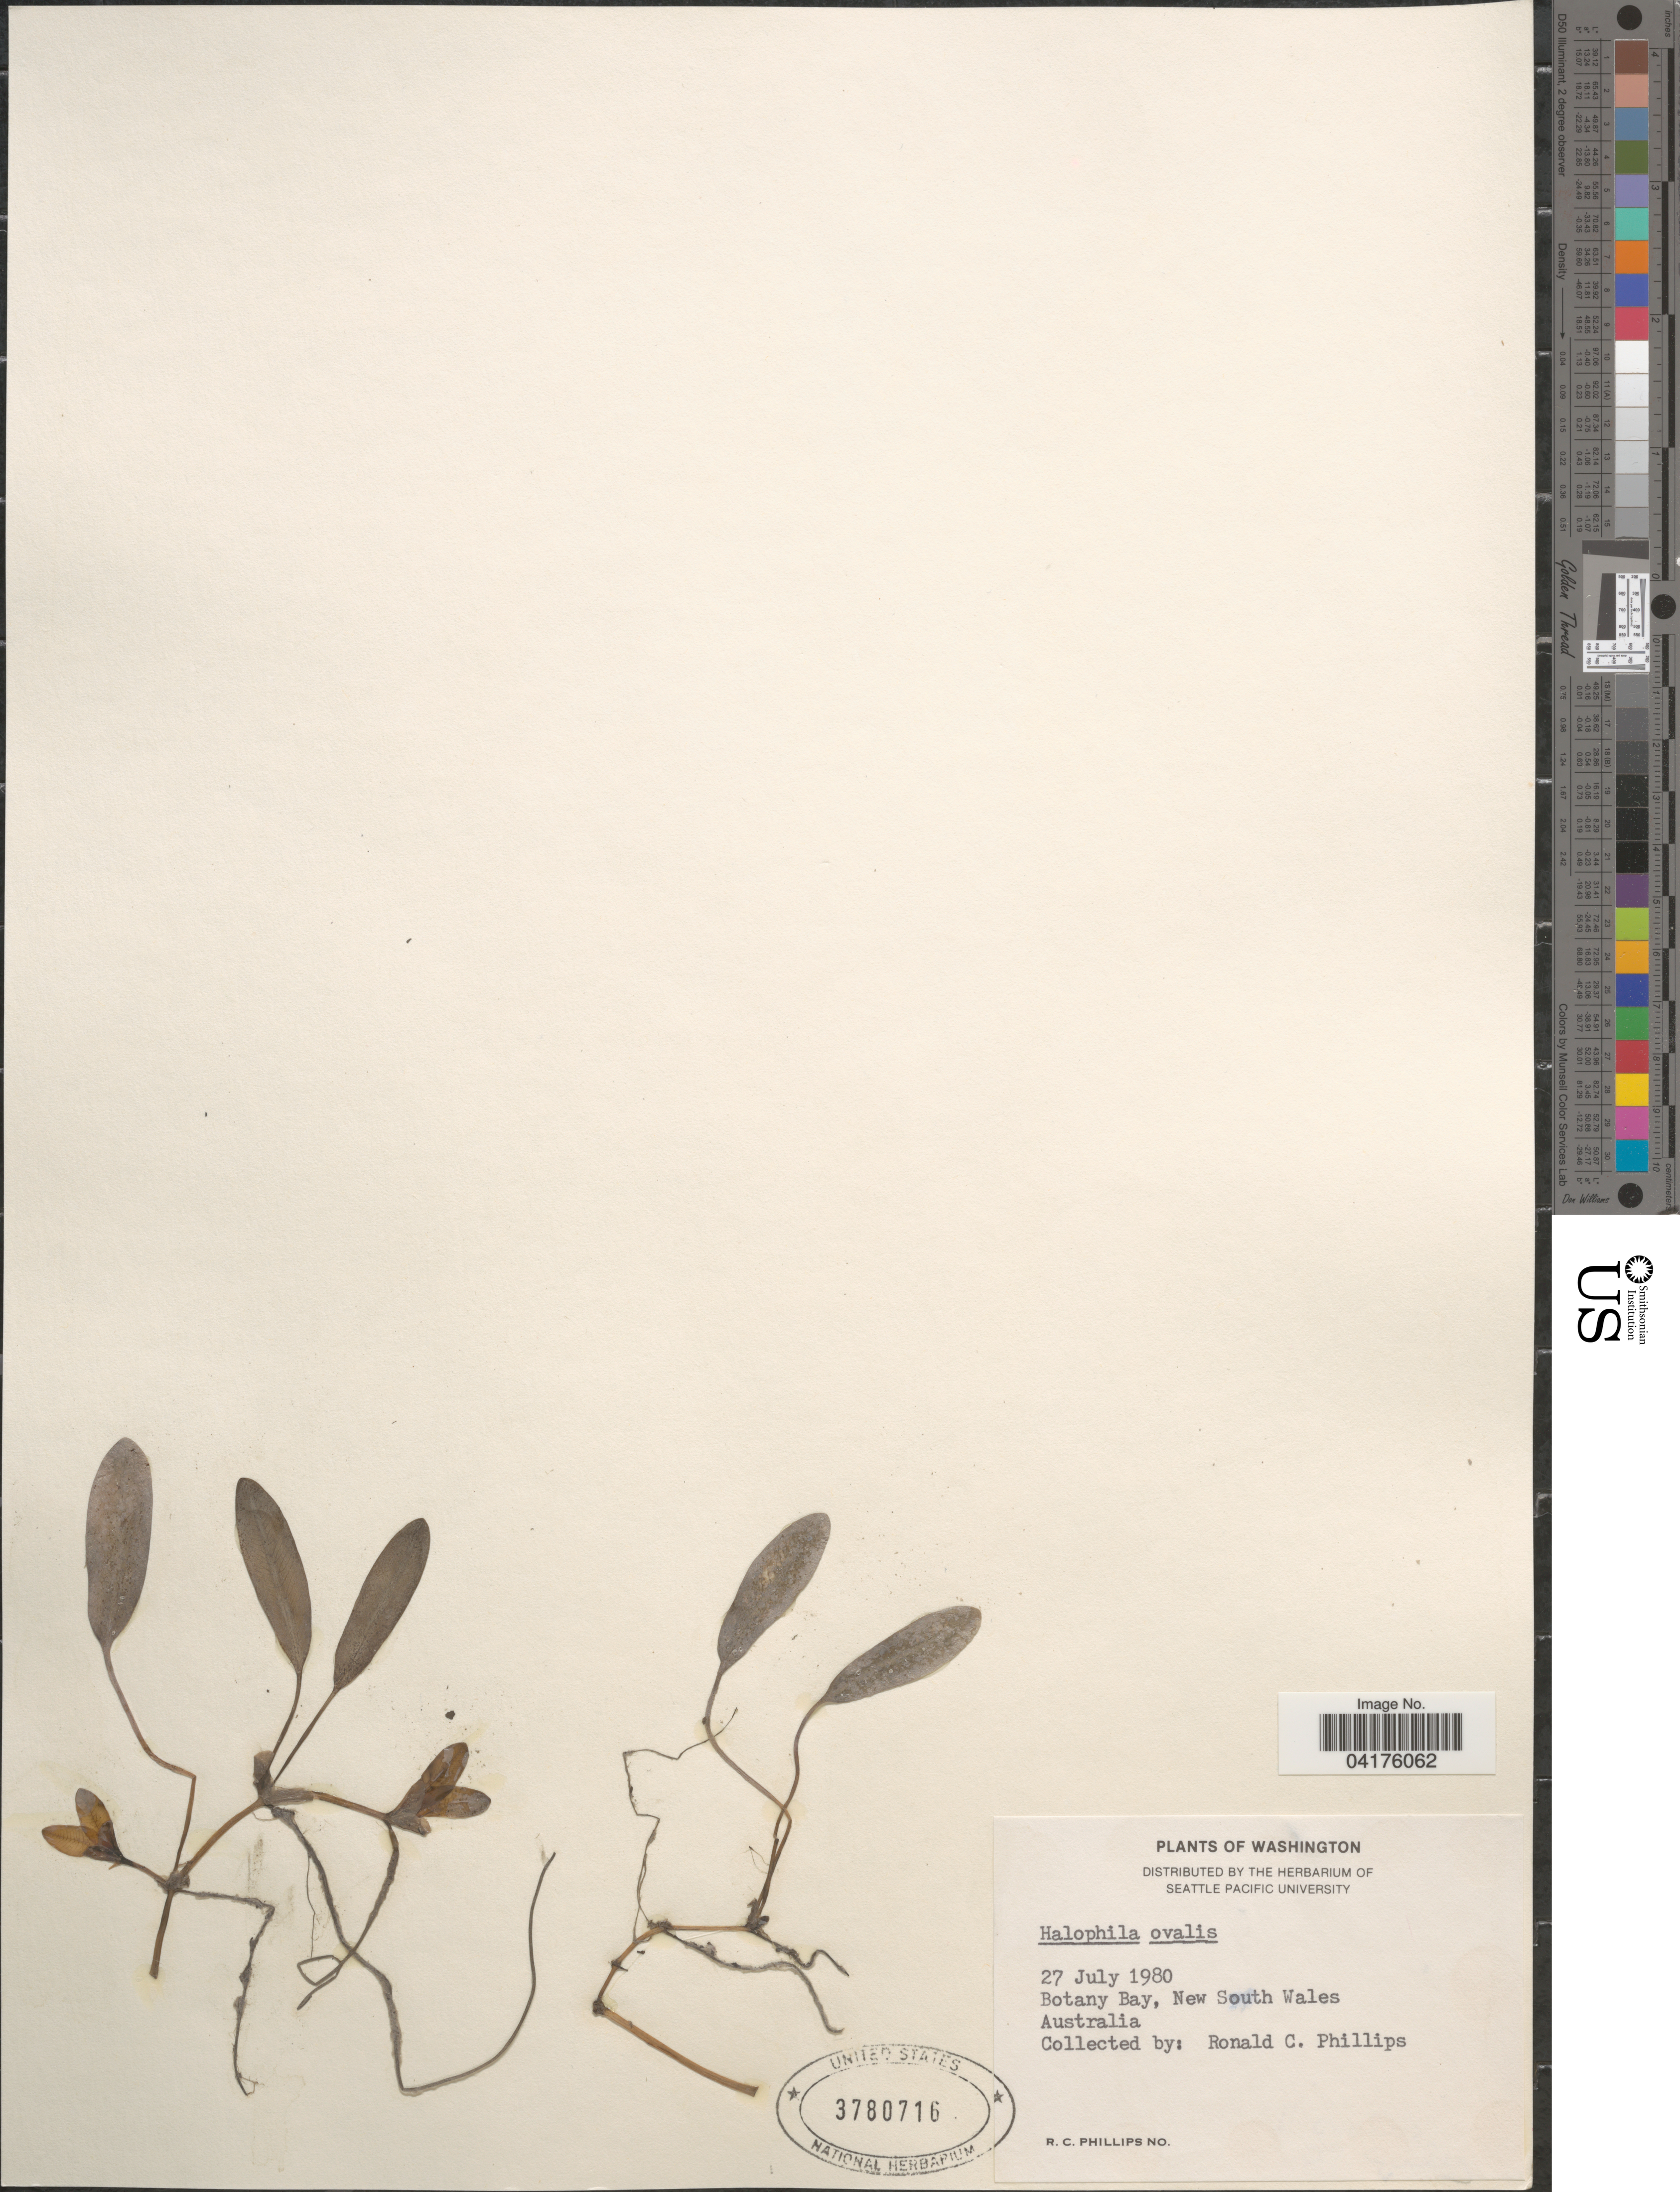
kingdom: Plantae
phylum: Tracheophyta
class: Liliopsida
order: Alismatales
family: Hydrocharitaceae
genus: Halophila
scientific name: Halophila ovalis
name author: (R. Br.) Hook. f.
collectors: R. C. Phillips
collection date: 1980-07-27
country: Australia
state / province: New South Wales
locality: Botany Bay.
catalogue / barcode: US 3780716